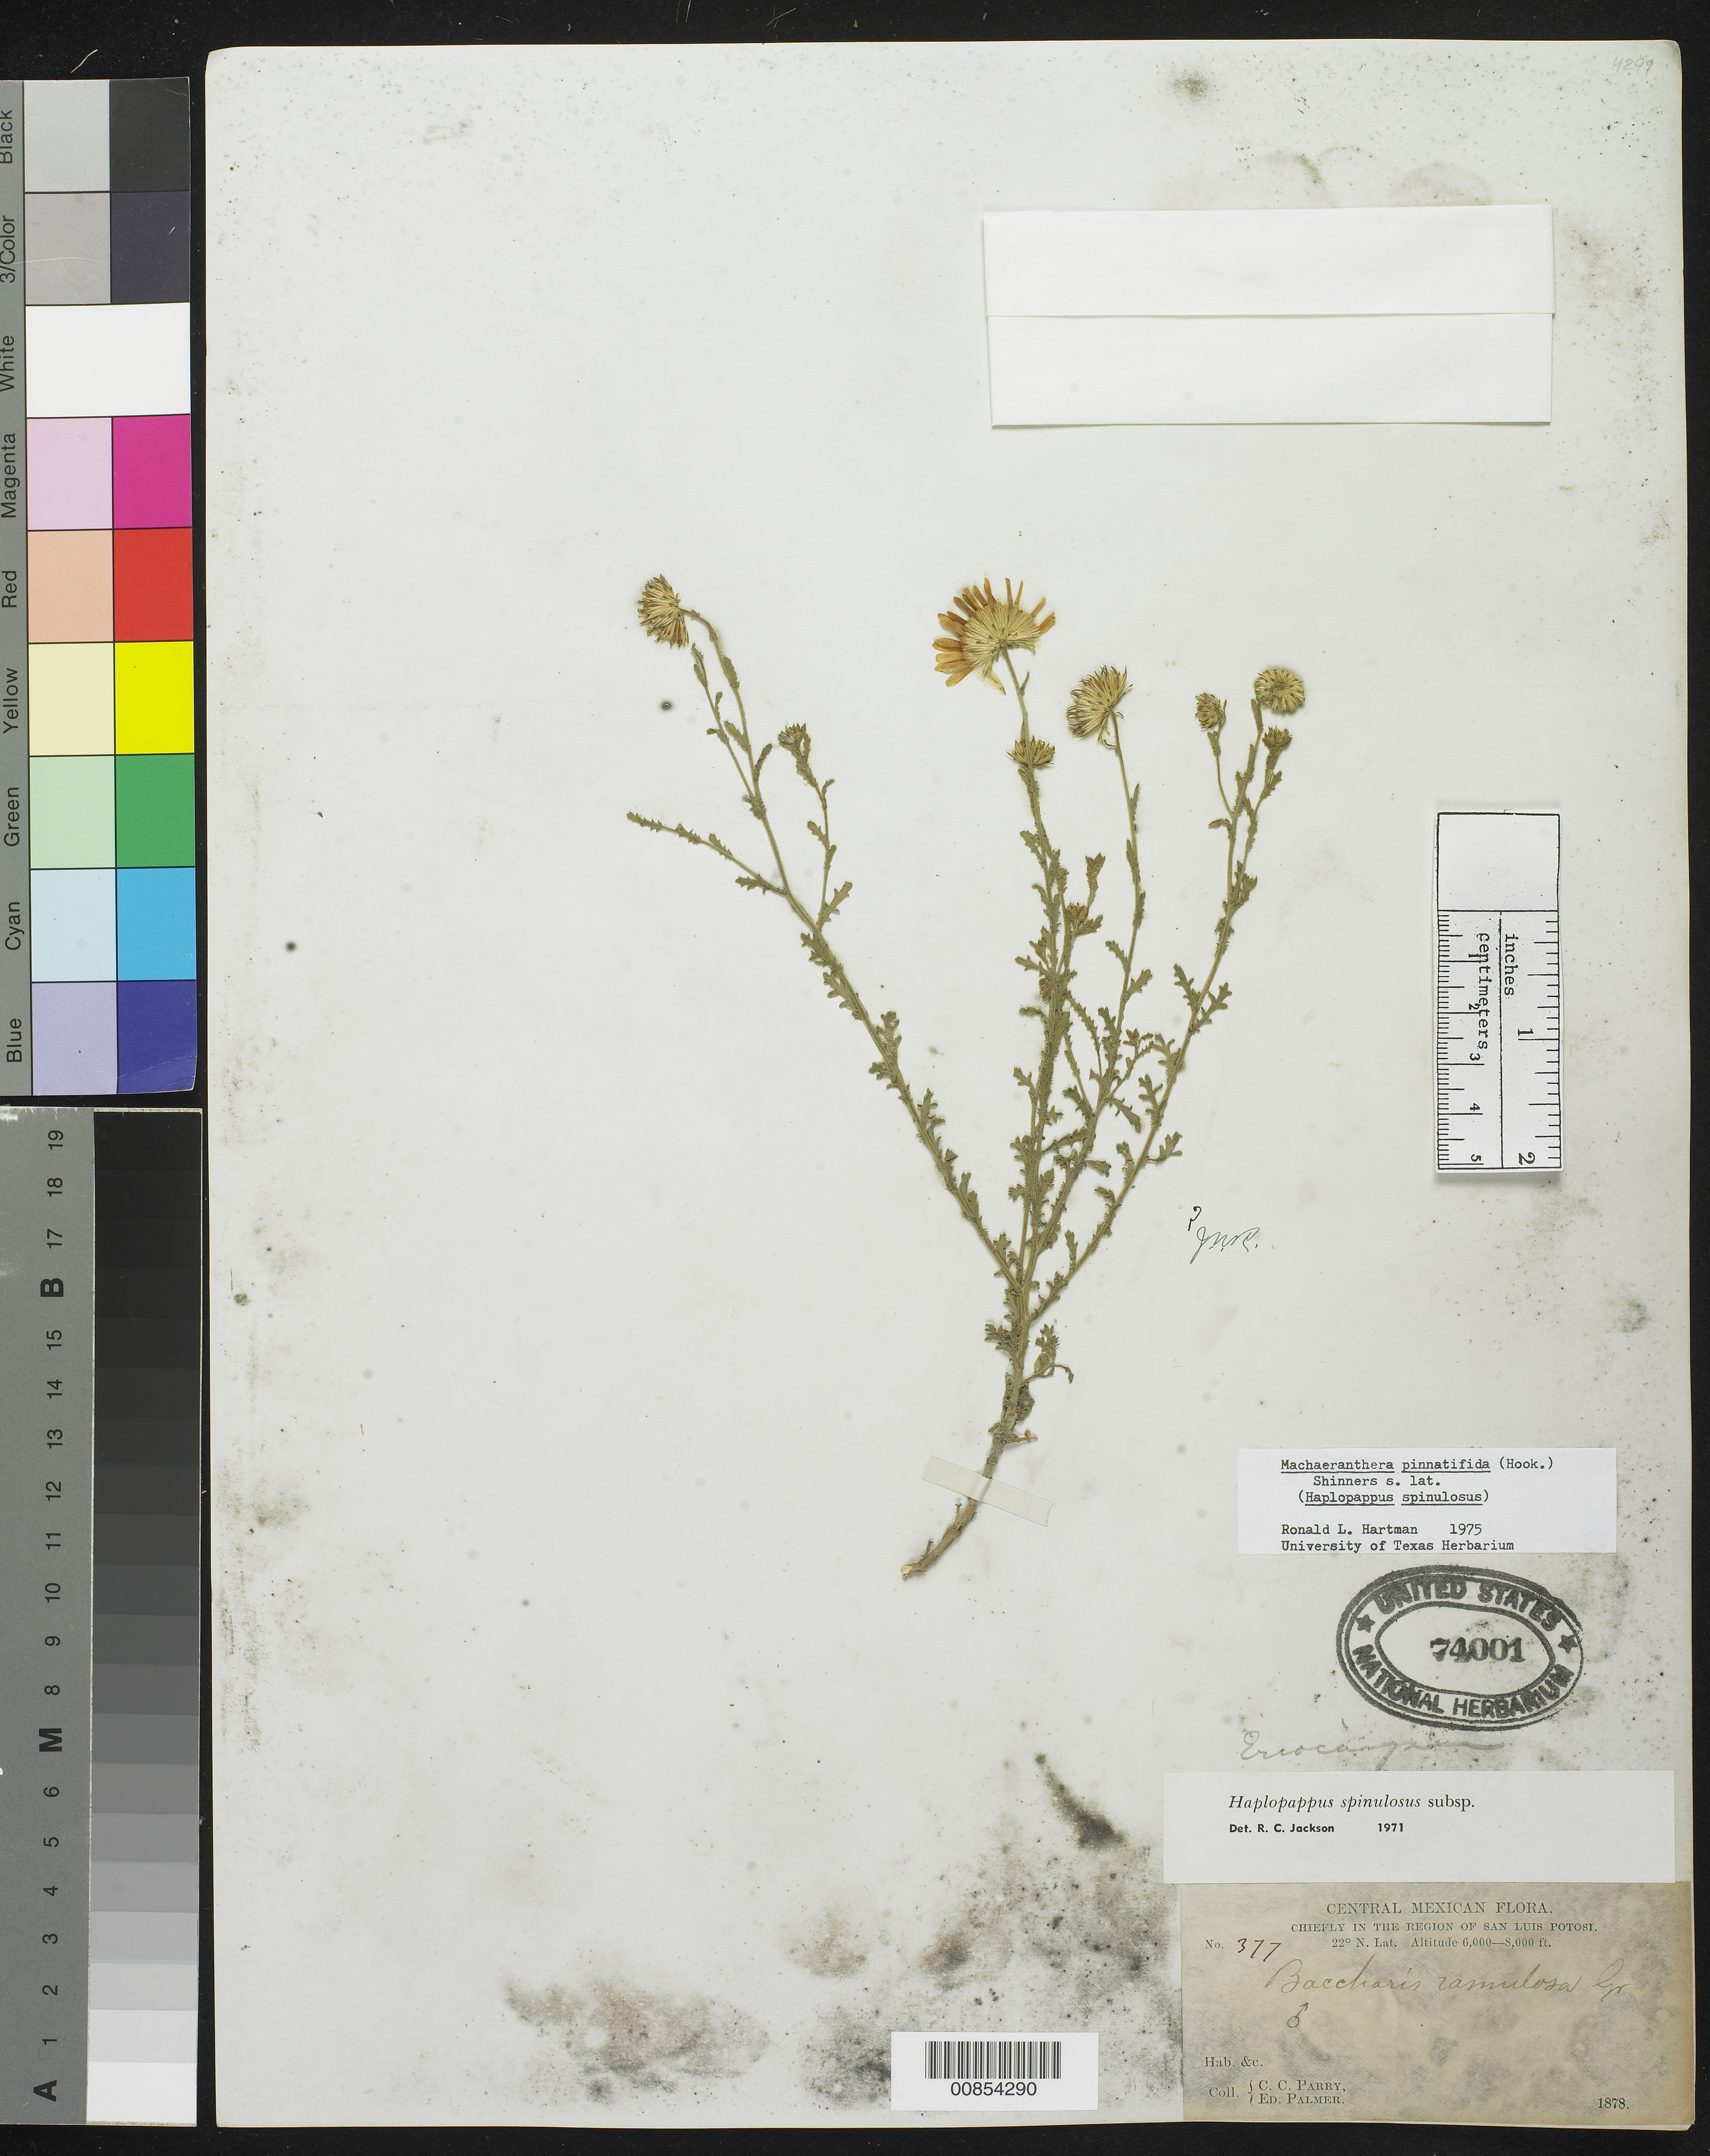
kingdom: Plantae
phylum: Tracheophyta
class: Magnoliopsida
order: Asterales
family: Asteraceae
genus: Machaeranthera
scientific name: Machaeranthera pinnatifida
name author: (Hook.) Shinners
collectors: C. C. Parry & E. Palmer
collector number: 377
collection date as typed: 1878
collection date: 1878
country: Mexico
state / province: San Luis Potosí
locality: Chiefly in the region of San Luis Potosí.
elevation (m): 1829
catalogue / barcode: US 74001